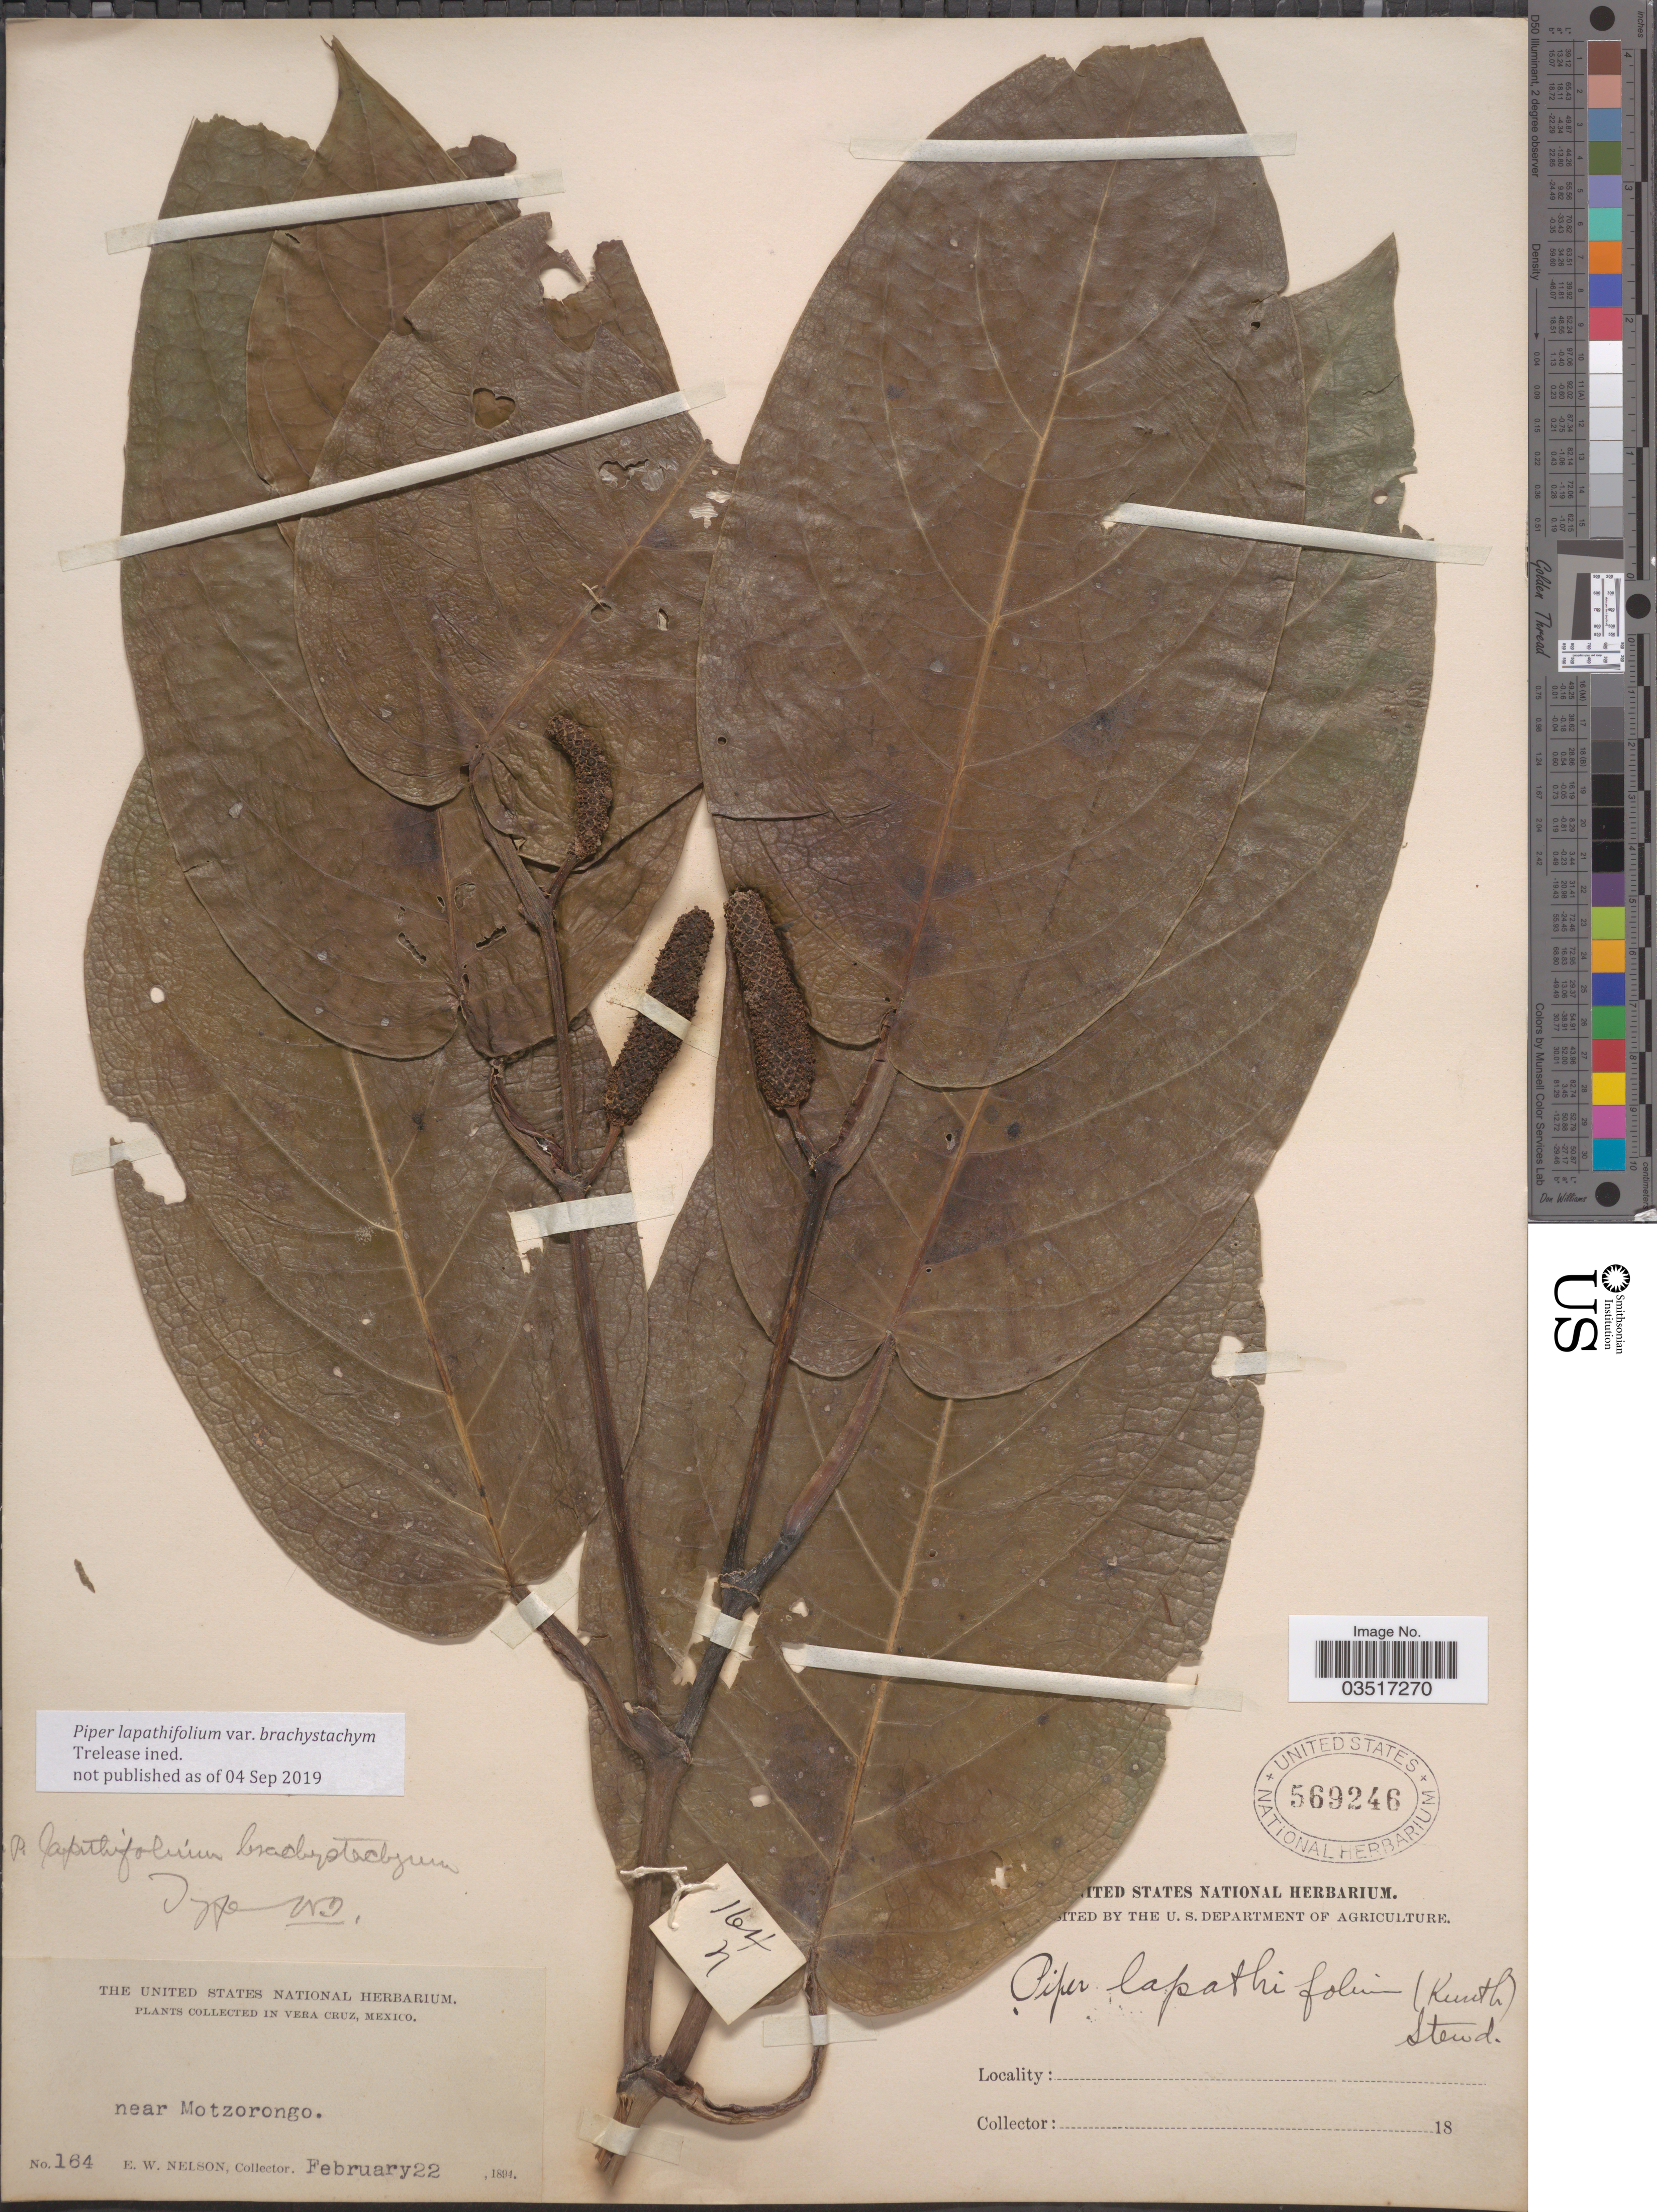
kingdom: Plantae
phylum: Tracheophyta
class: Magnoliopsida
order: Piperales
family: Piperaceae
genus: Piper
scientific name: Piper sp.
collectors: E. W. Nelson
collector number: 164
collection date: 1894-02-22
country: Mexico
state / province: Veracruz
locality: In Vera Cruz. Near Motzorongo.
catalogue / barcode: US 569246